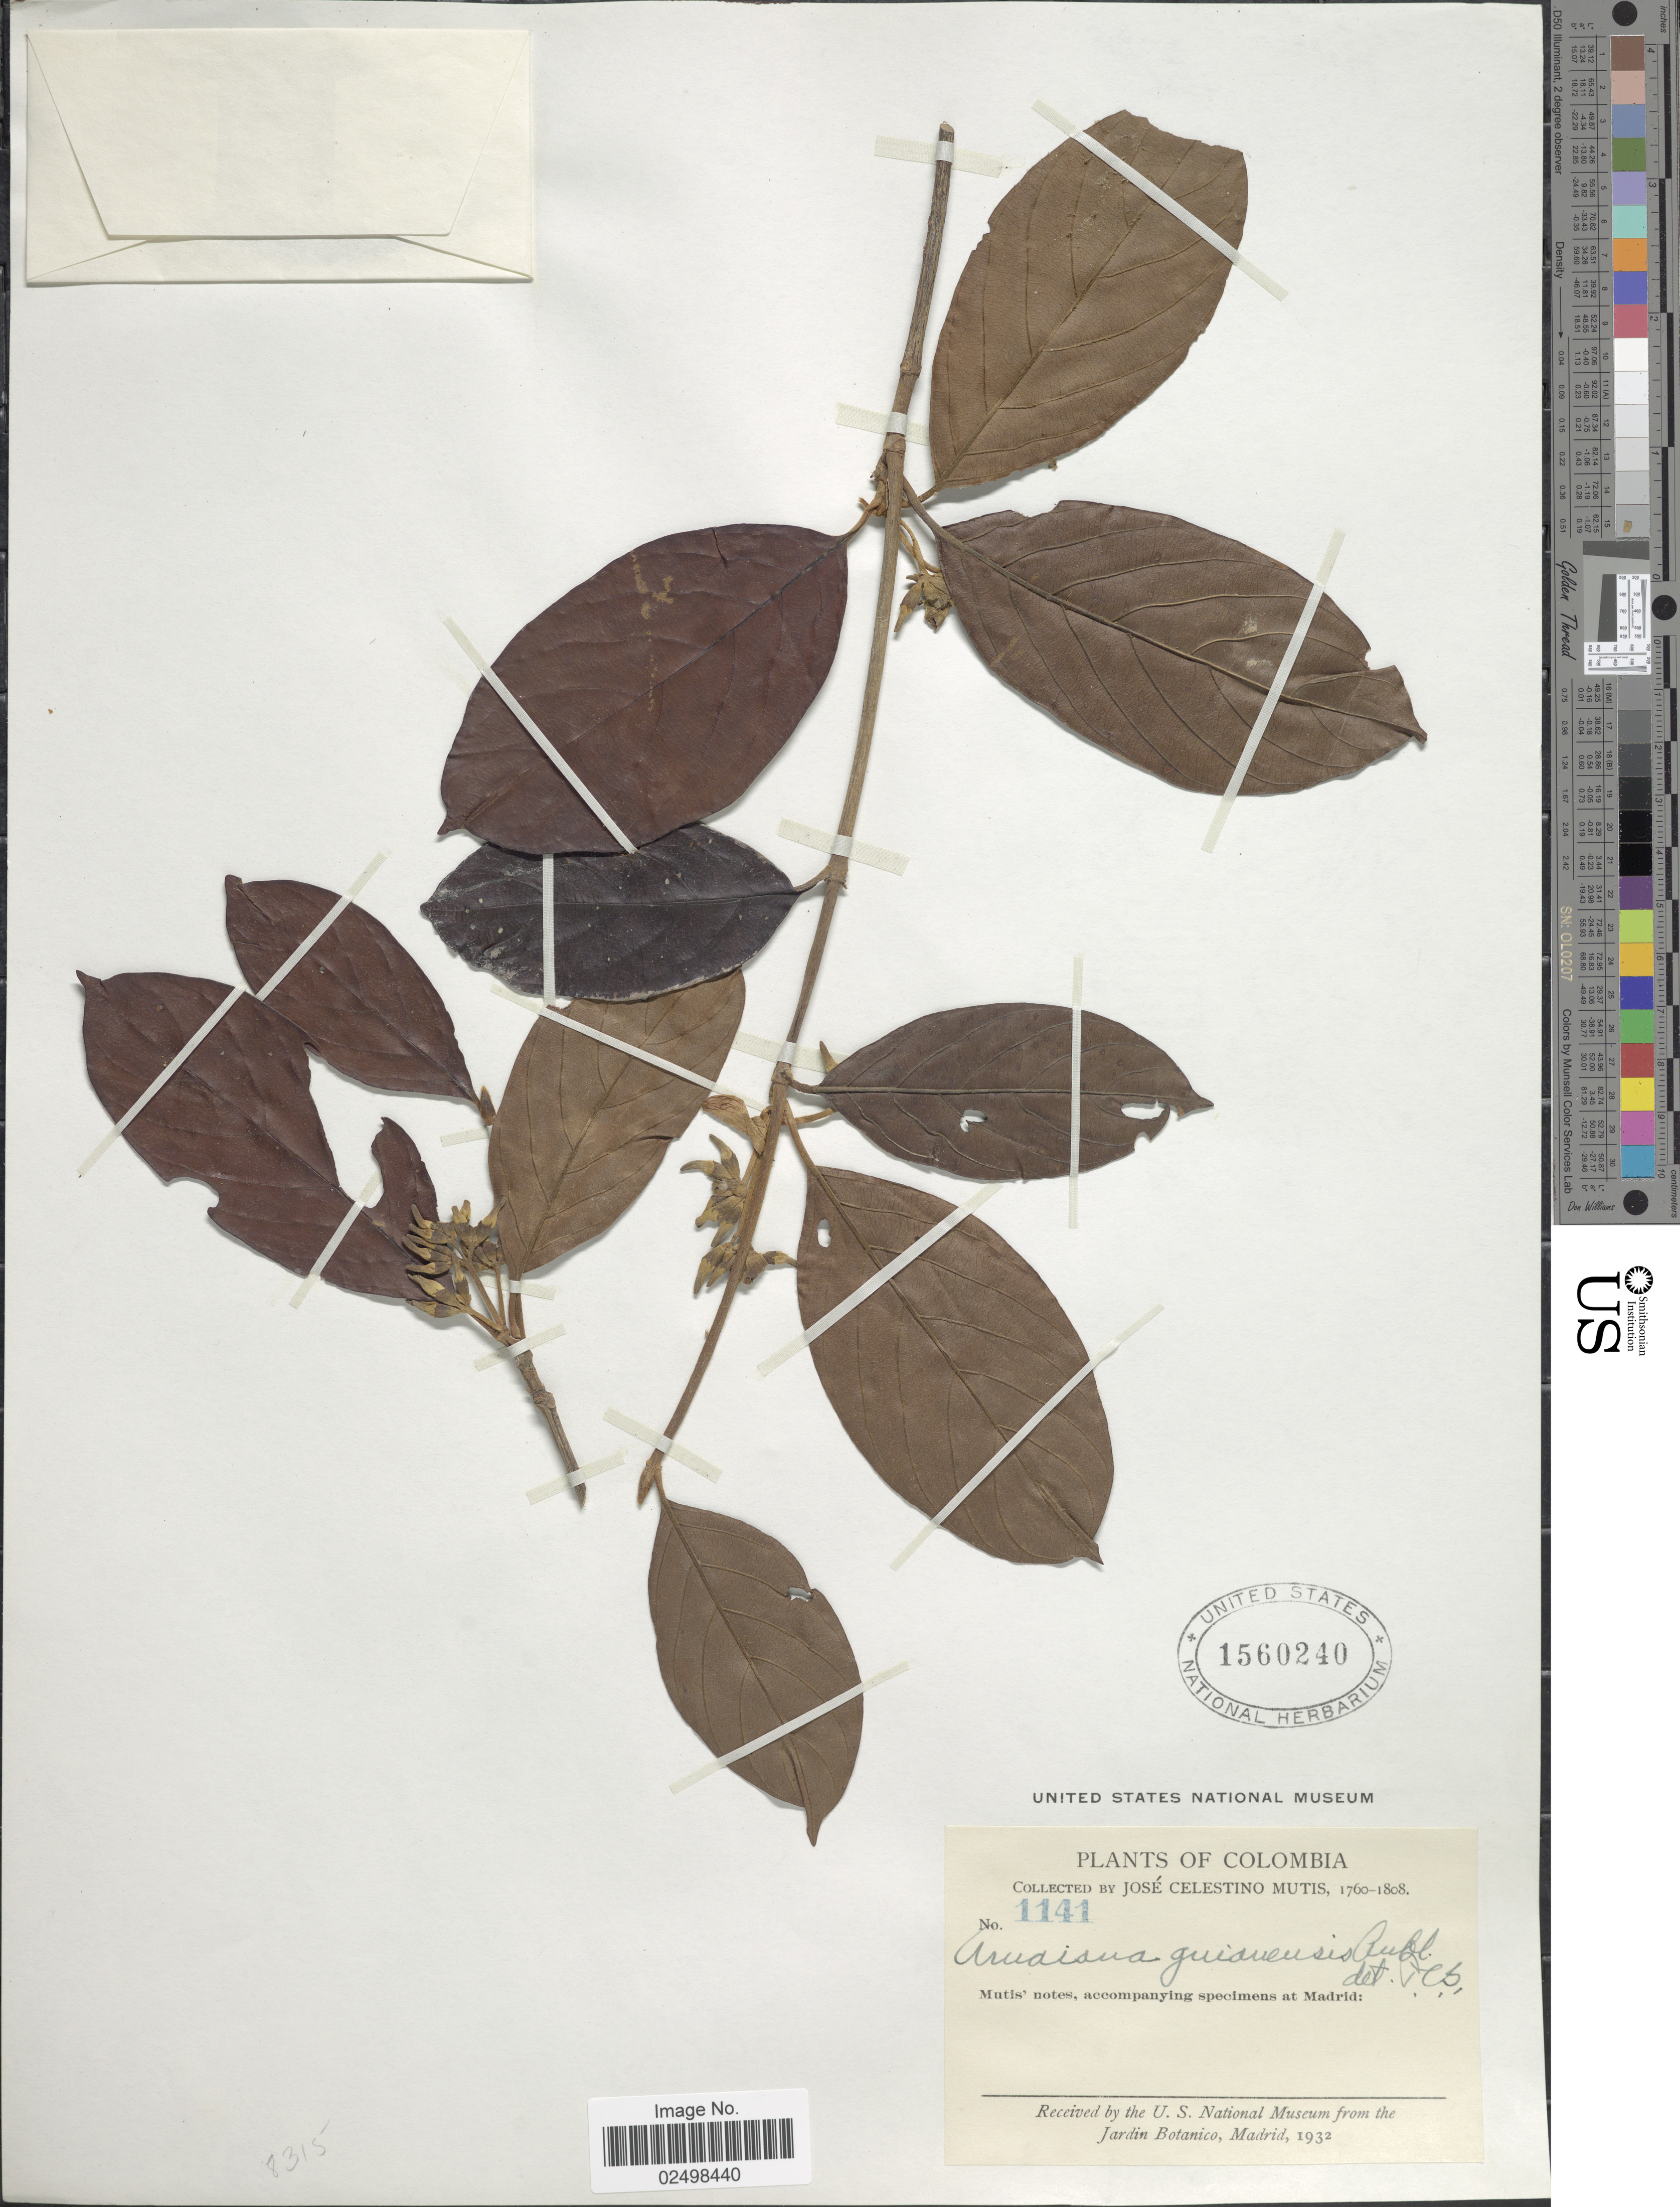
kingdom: Plantae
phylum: Tracheophyta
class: Magnoliopsida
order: Gentianales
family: Rubiaceae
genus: Amaioua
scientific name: Amaioua guianensis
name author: Aubl.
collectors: J. C. B. Mutis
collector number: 1141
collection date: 1760/1808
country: Colombia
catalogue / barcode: US 1560240